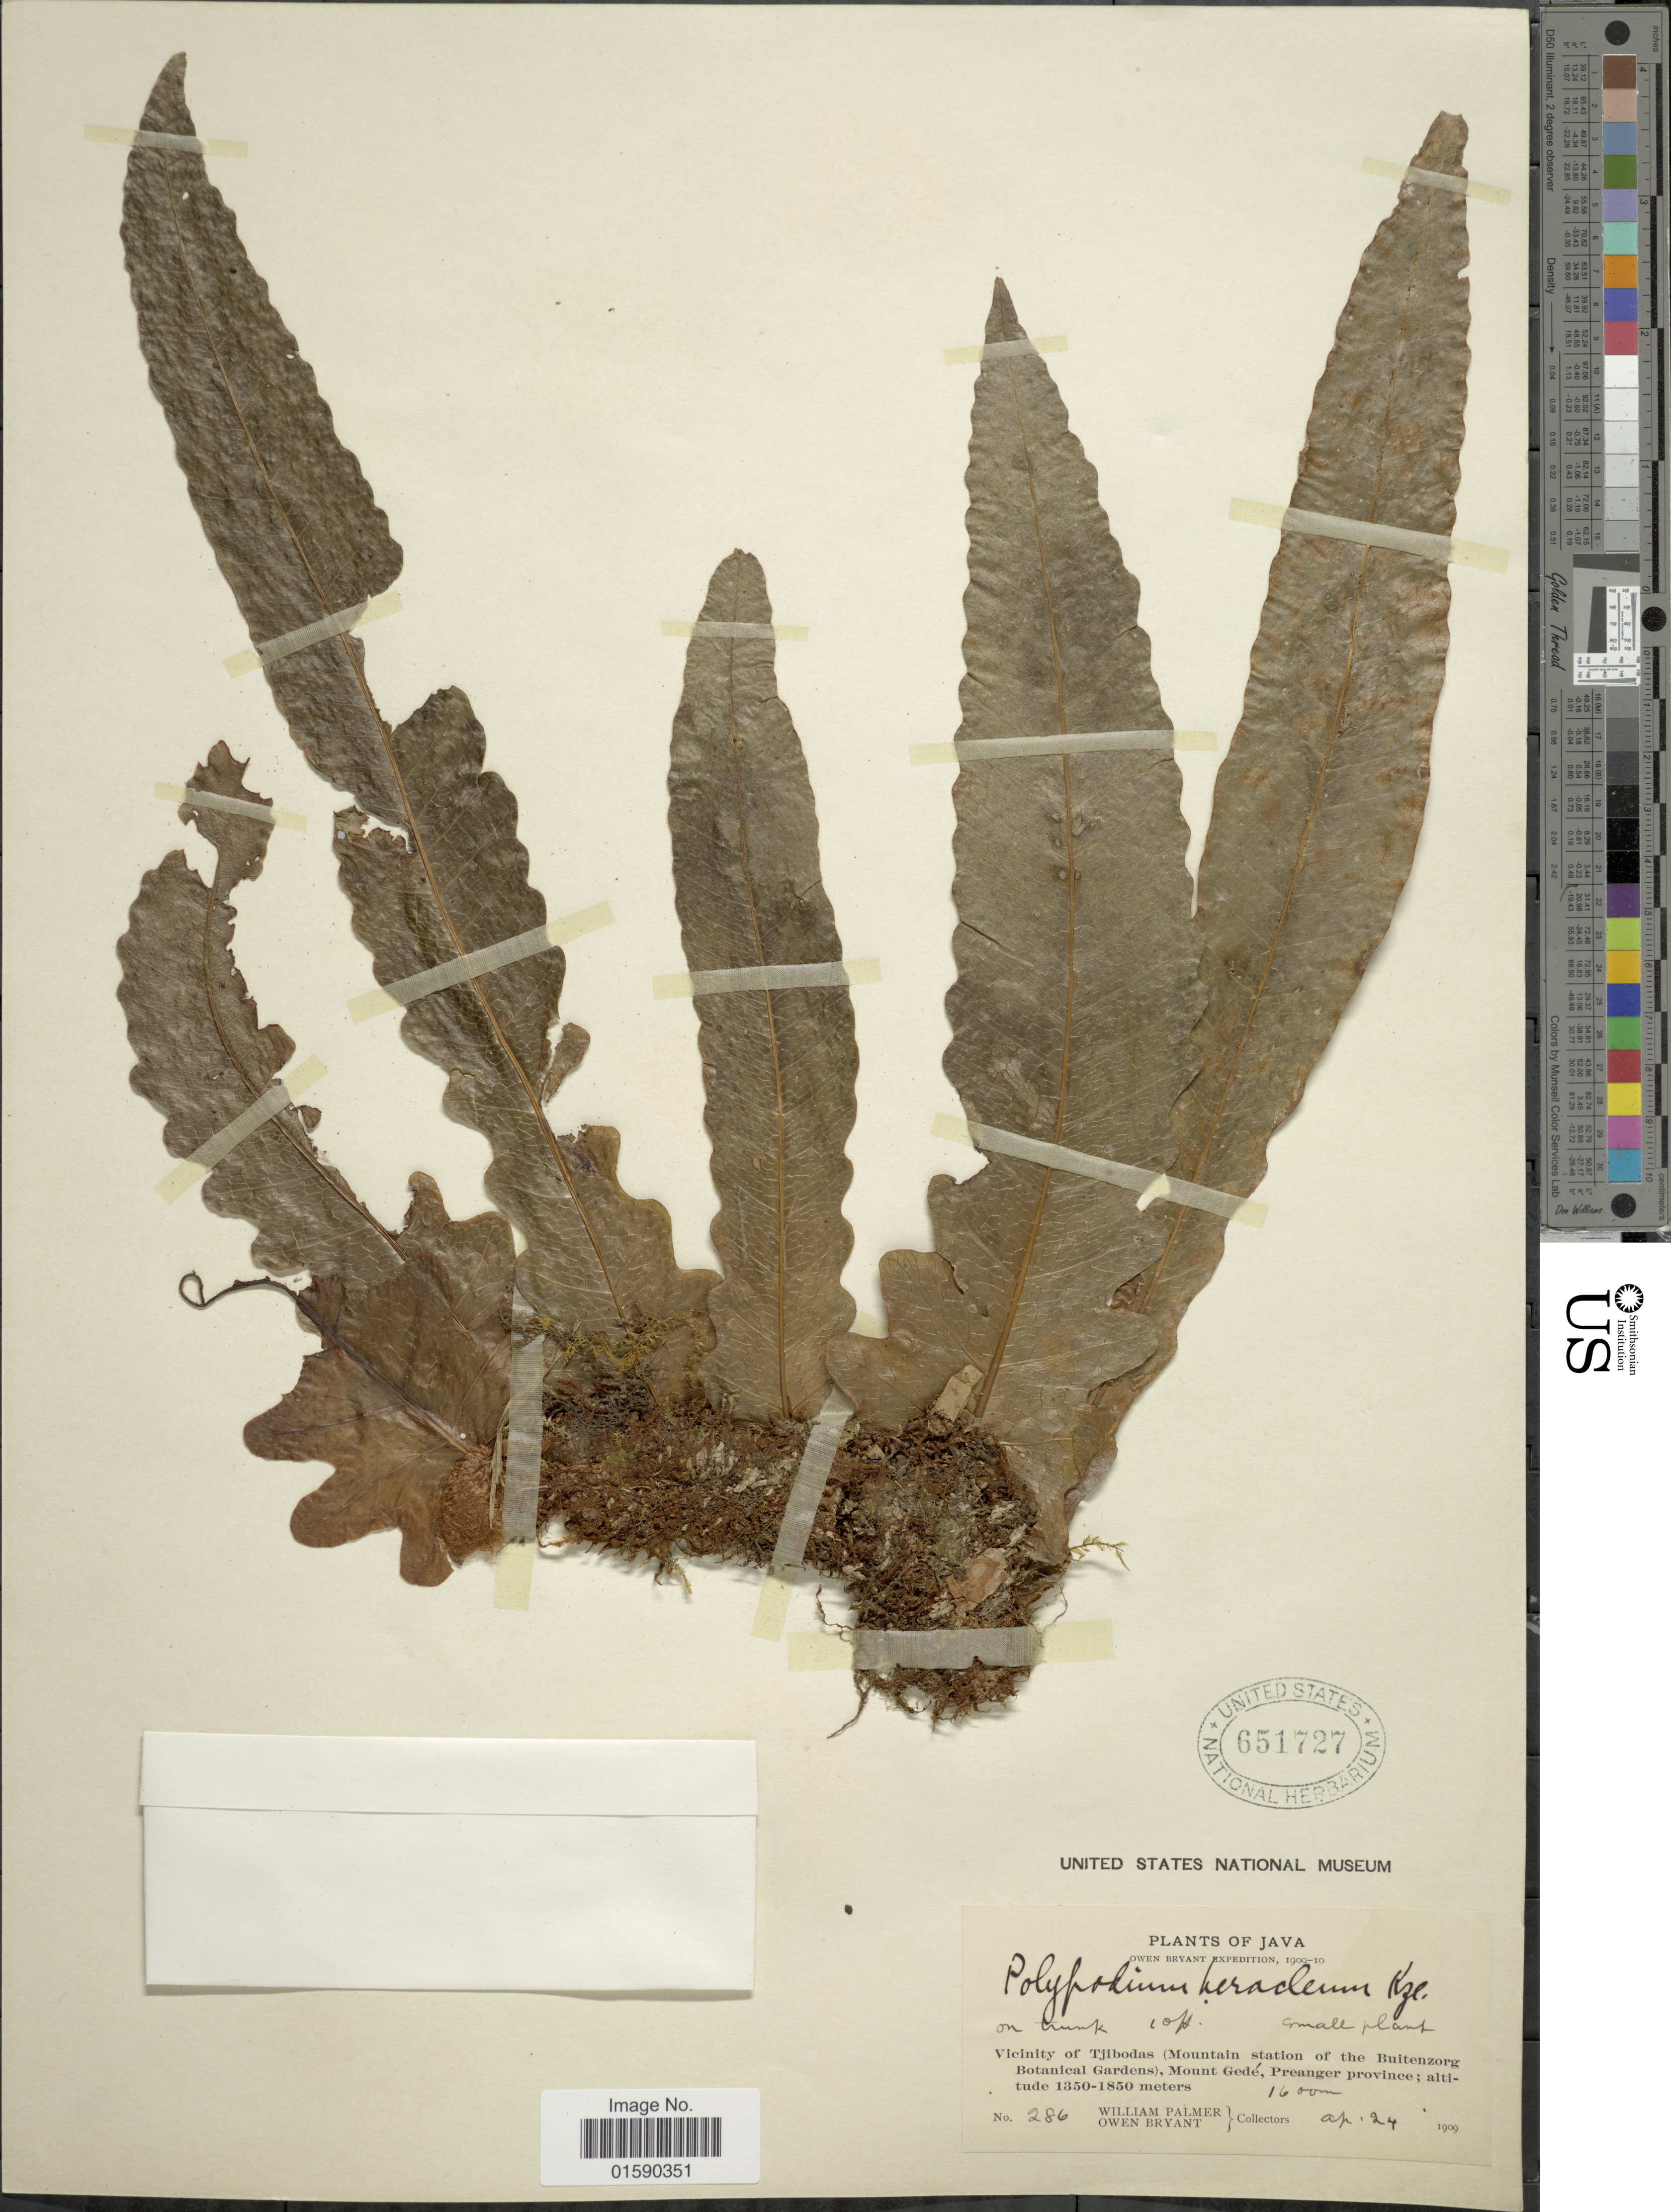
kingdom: Plantae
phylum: Tracheophyta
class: Polypodiopsida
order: Polypodiales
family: Polypodiaceae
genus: Aglaomorpha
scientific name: Aglaomorpha heraclea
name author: (Kunze) Copel.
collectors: W. Palmer & O. Bryant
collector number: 286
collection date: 1909-04-24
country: Indonesia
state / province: Java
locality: Java, Vicinity of Tjibodas (Mountain station of the Buitenzorg Botanical Gardens), Mount Gede, Preanger province.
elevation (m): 1600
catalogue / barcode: US 651727